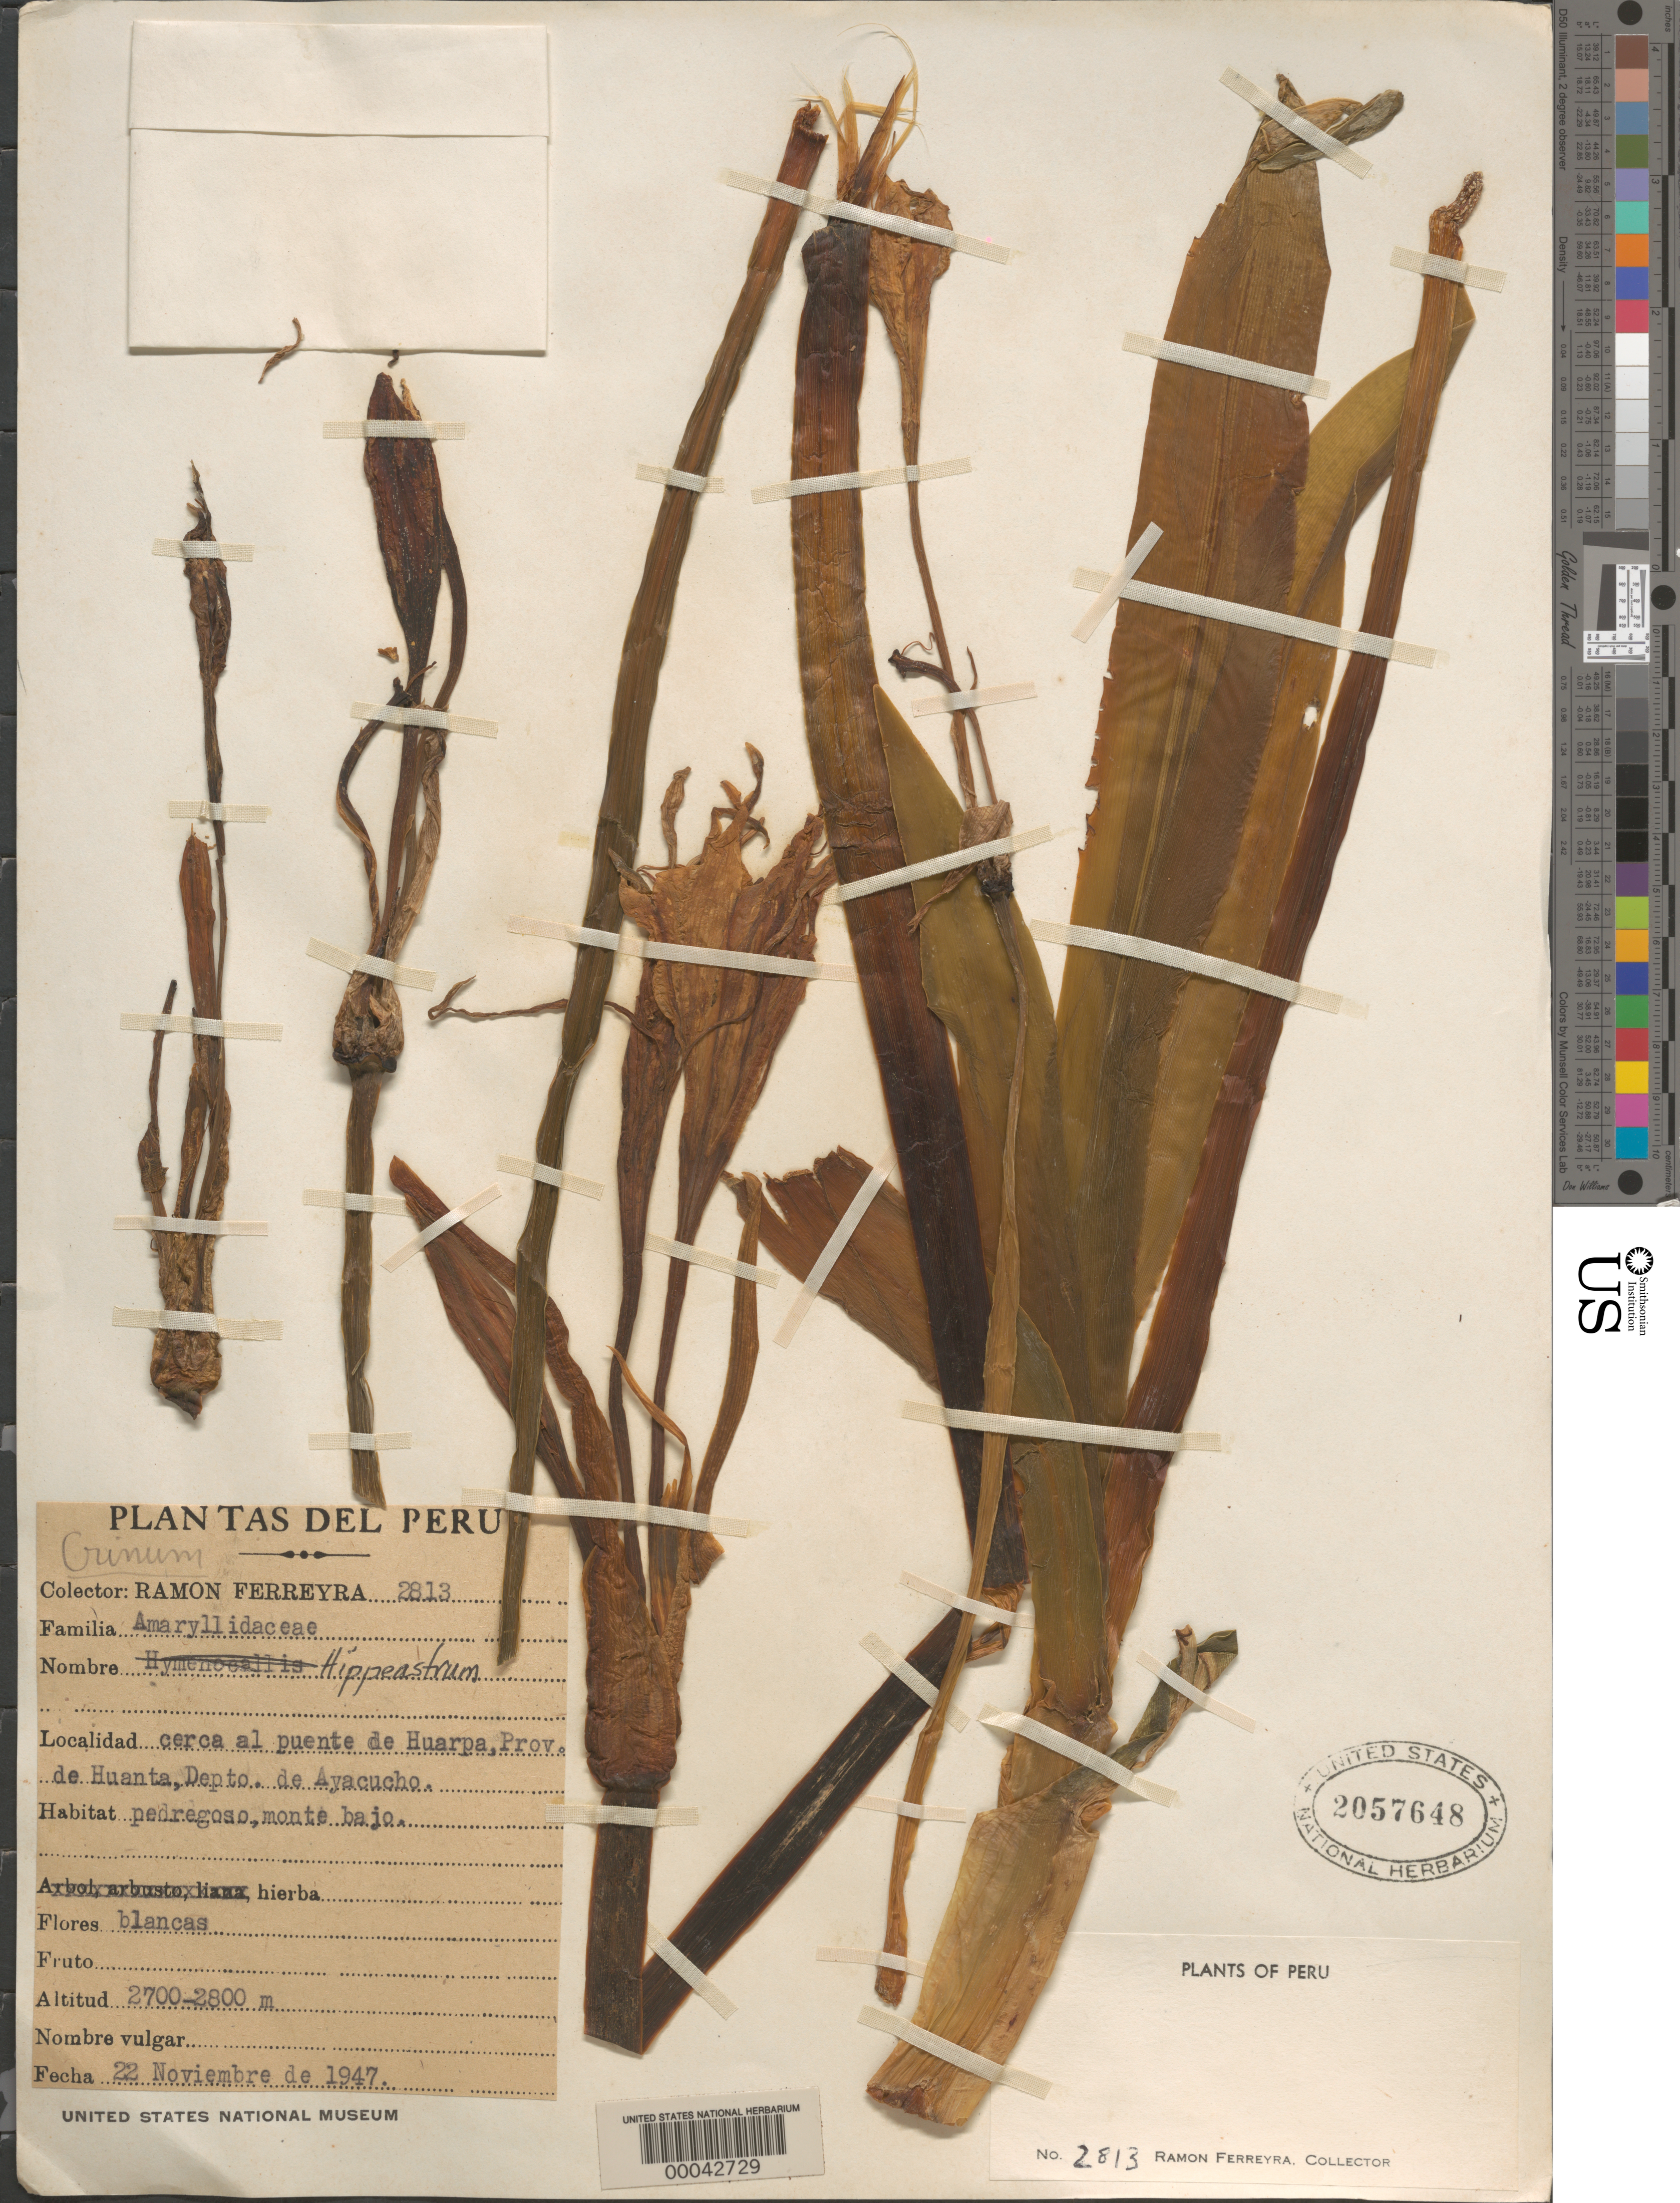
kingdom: Plantae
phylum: Tracheophyta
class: Liliopsida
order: Asparagales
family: Amaryllidaceae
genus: Hippeastrum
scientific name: Hippeastrum sp.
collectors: R. A. Ferreyra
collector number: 2813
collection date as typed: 22 Nov 1947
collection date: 1947-11-22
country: Peru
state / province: Ayacucho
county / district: Huanta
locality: near the bridge of Huarpa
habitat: Rocky, low mountains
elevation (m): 2700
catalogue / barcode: US 2057648